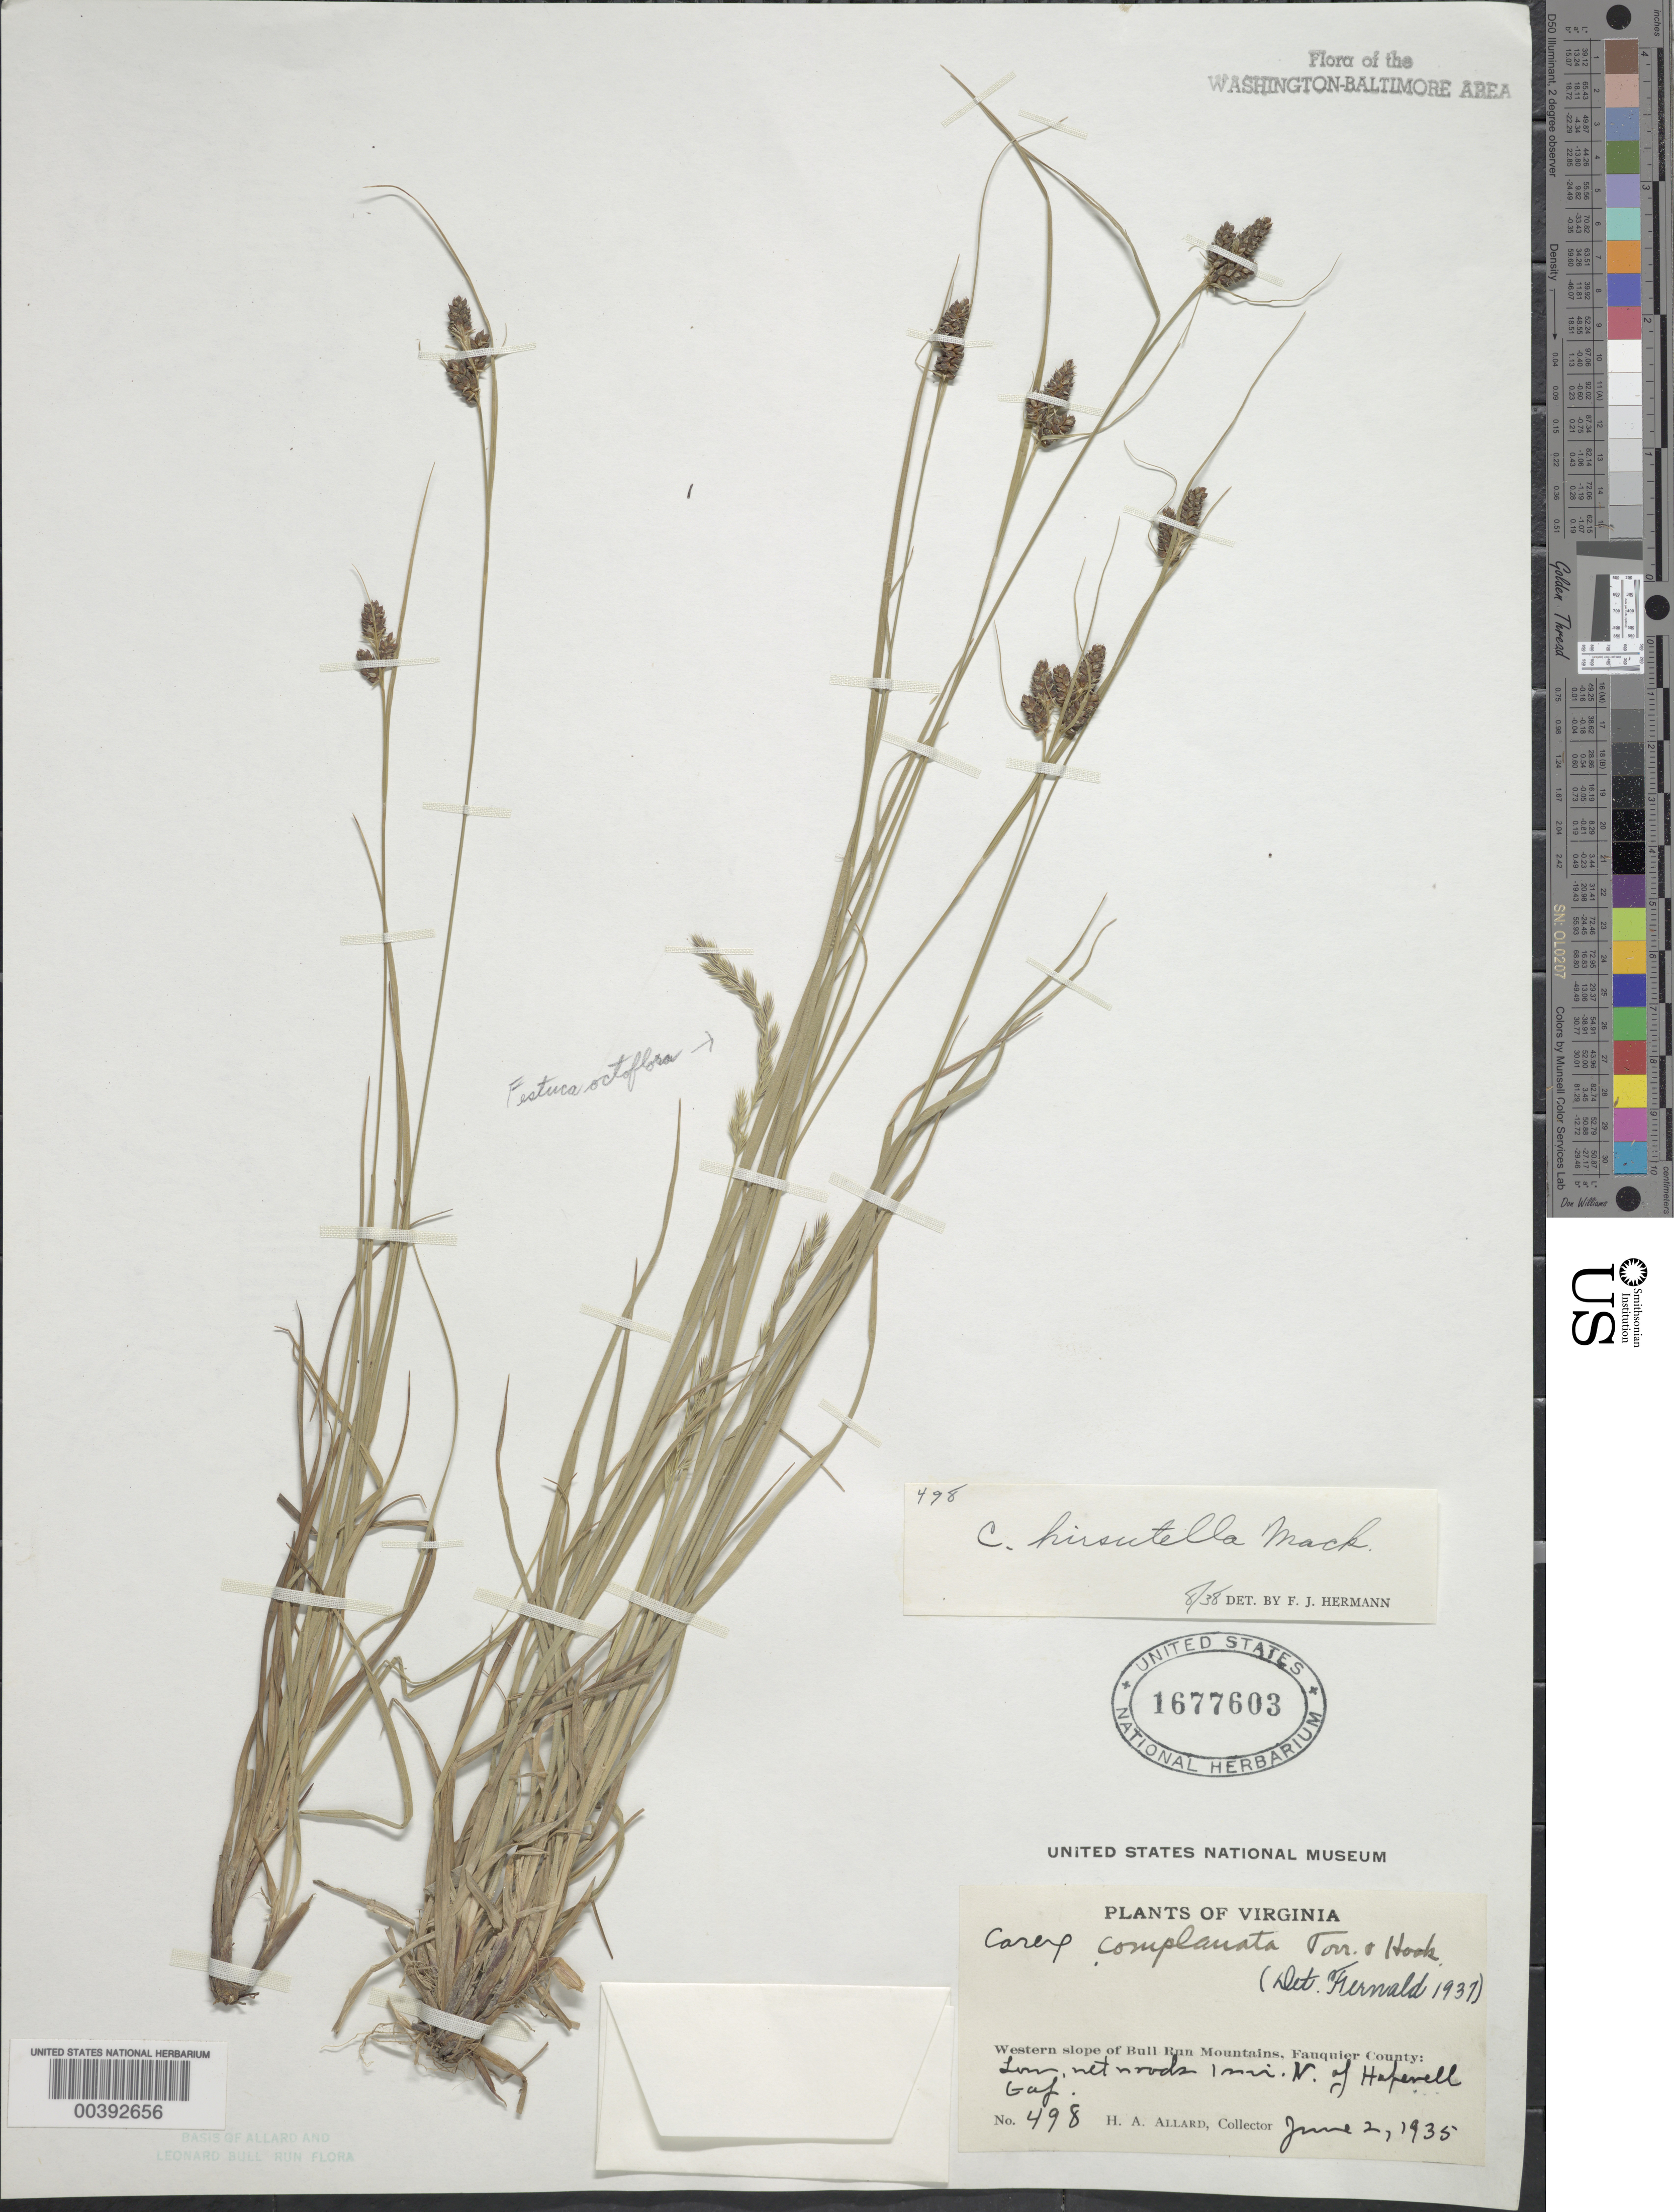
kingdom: Plantae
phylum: Tracheophyta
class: Liliopsida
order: Poales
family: Cyperaceae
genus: Carex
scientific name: Carex hirsutella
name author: Mack.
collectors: H. A. Allard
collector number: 498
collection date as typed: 02 Jun 1935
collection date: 1935-06-02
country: United States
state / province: Virginia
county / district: Fauquier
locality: North of Hopewell Gap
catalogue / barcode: US 1677603